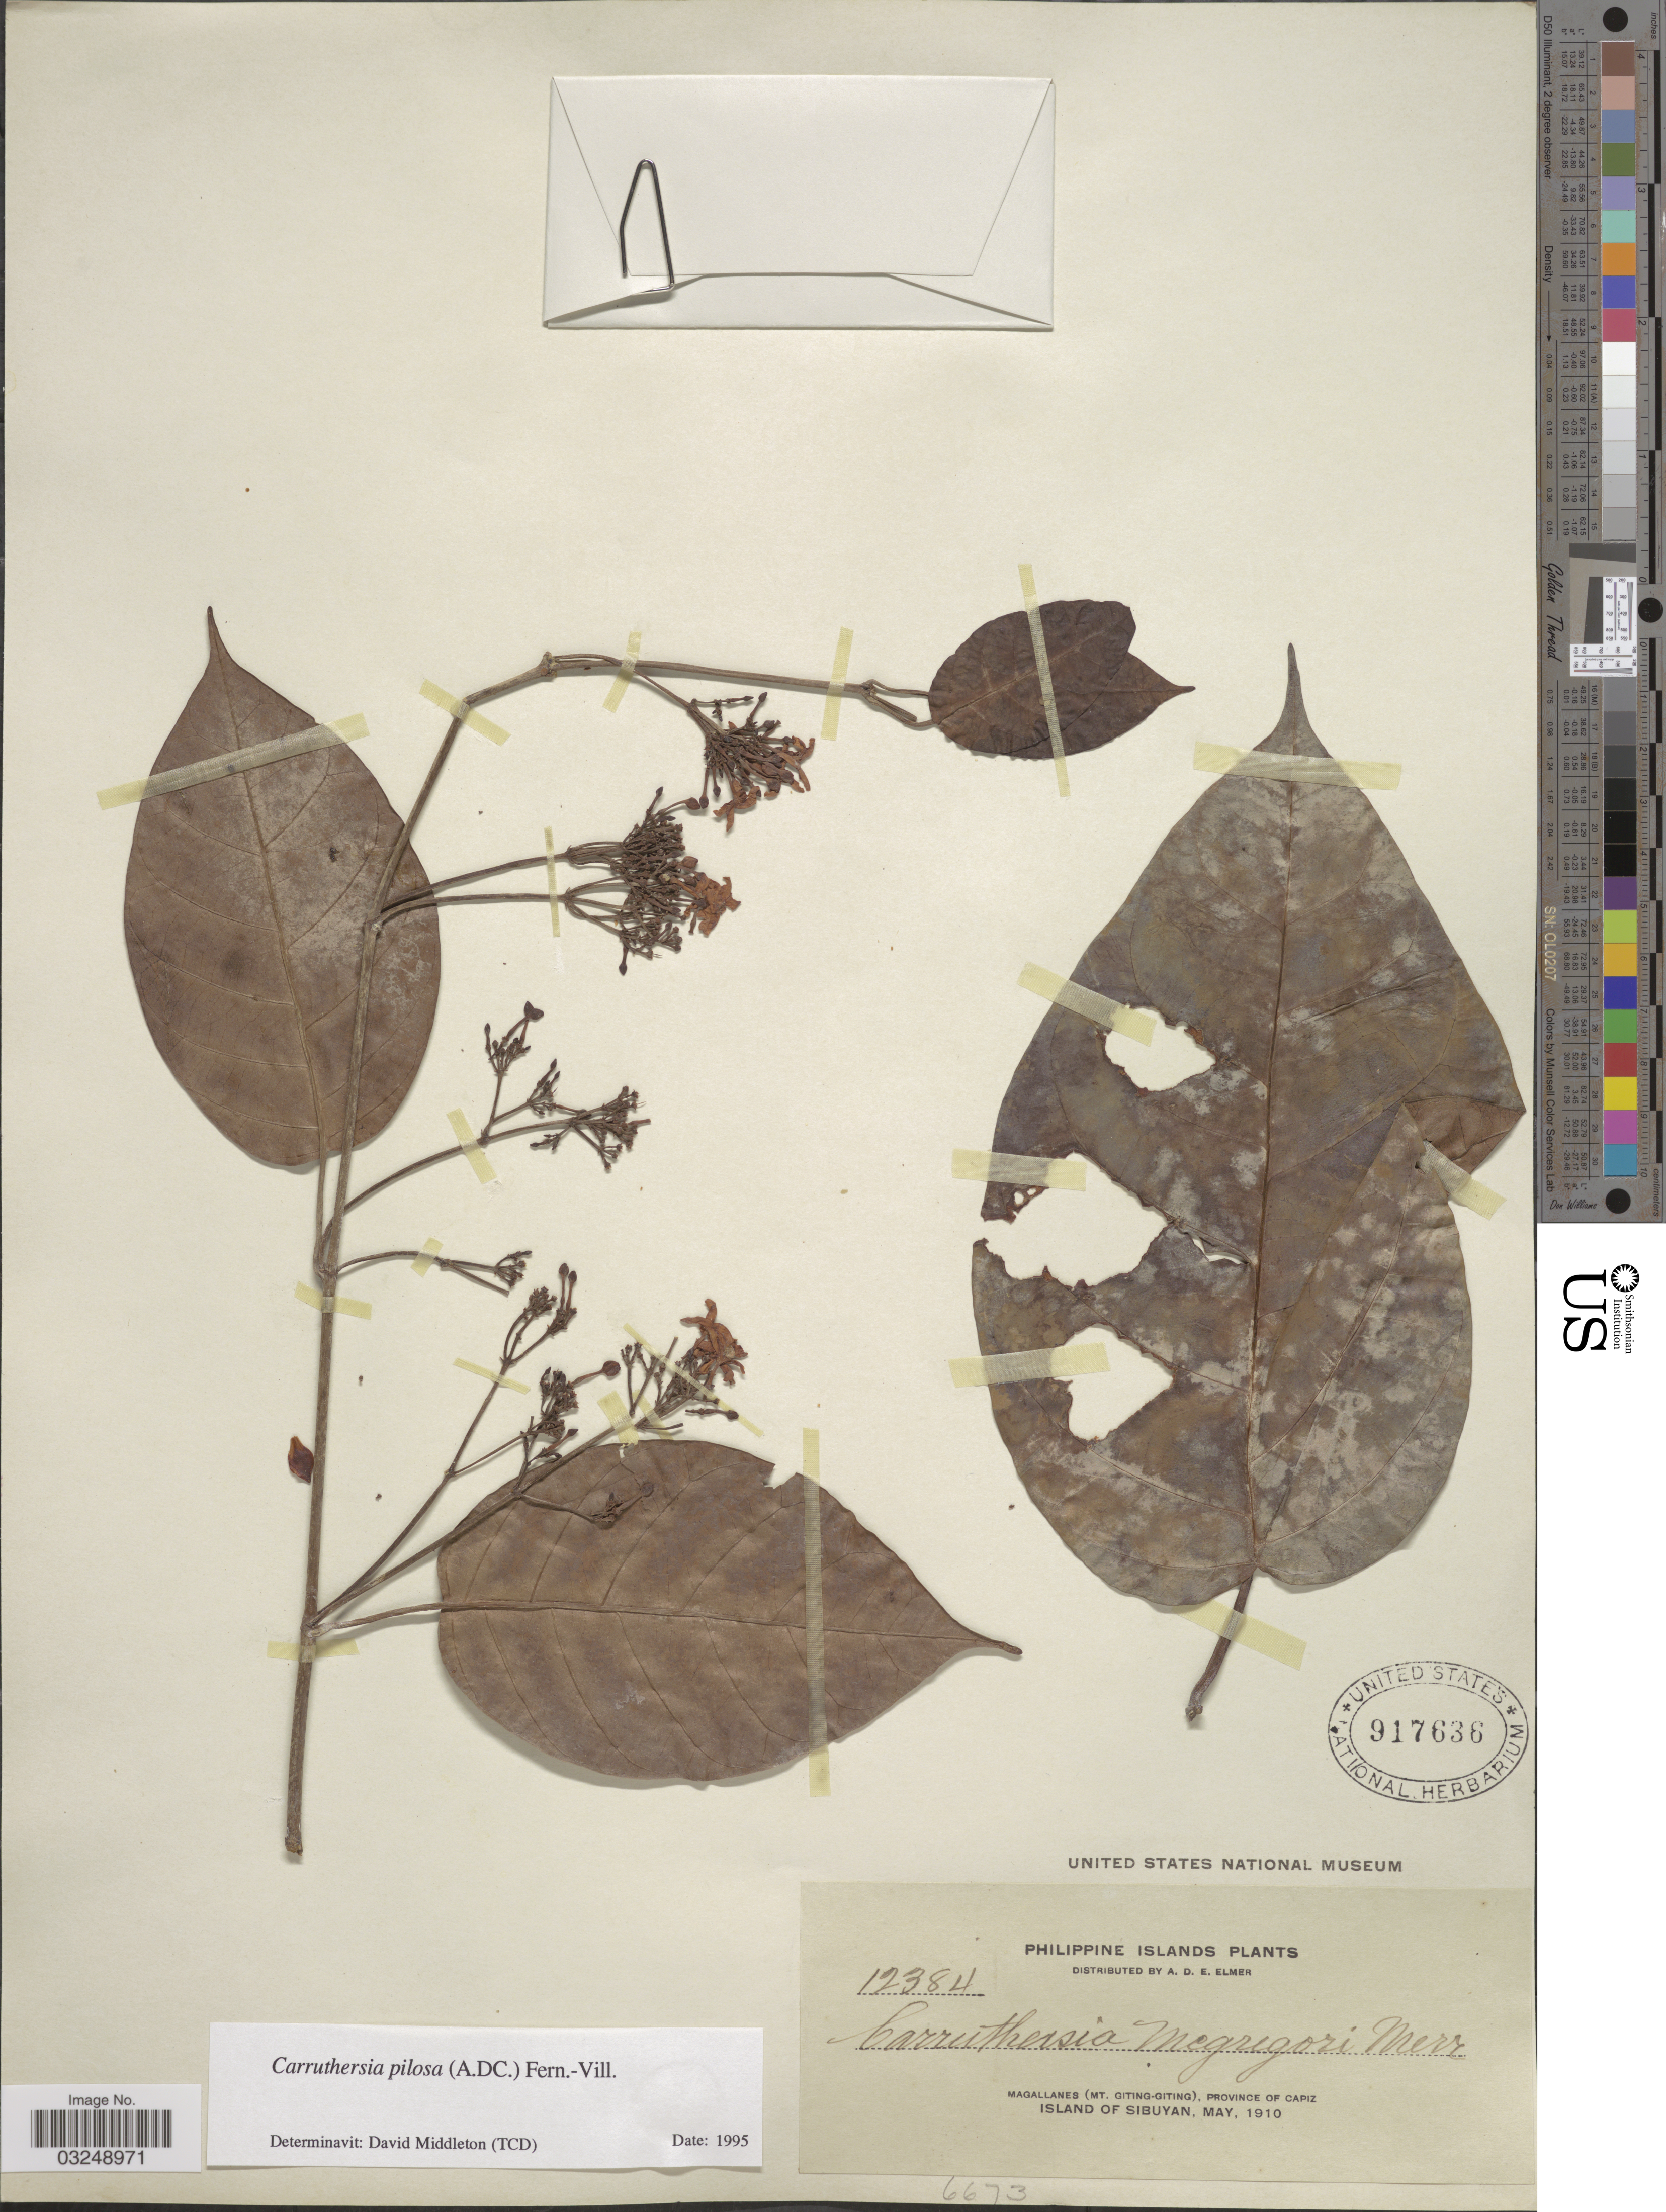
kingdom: Plantae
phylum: Tracheophyta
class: Magnoliopsida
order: Gentianales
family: Apocynaceae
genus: Carruthersia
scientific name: Carruthersia pilosa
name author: (DC.) Fern.-Vill.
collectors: A. D. E. Elmer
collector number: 12384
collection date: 1910-05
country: Philippines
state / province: Western Visayas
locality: Philippine Islands. Magallanes (Mt. Giting-Giting), Province of Capiz. Island of Sibuyan.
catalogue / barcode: US 917636